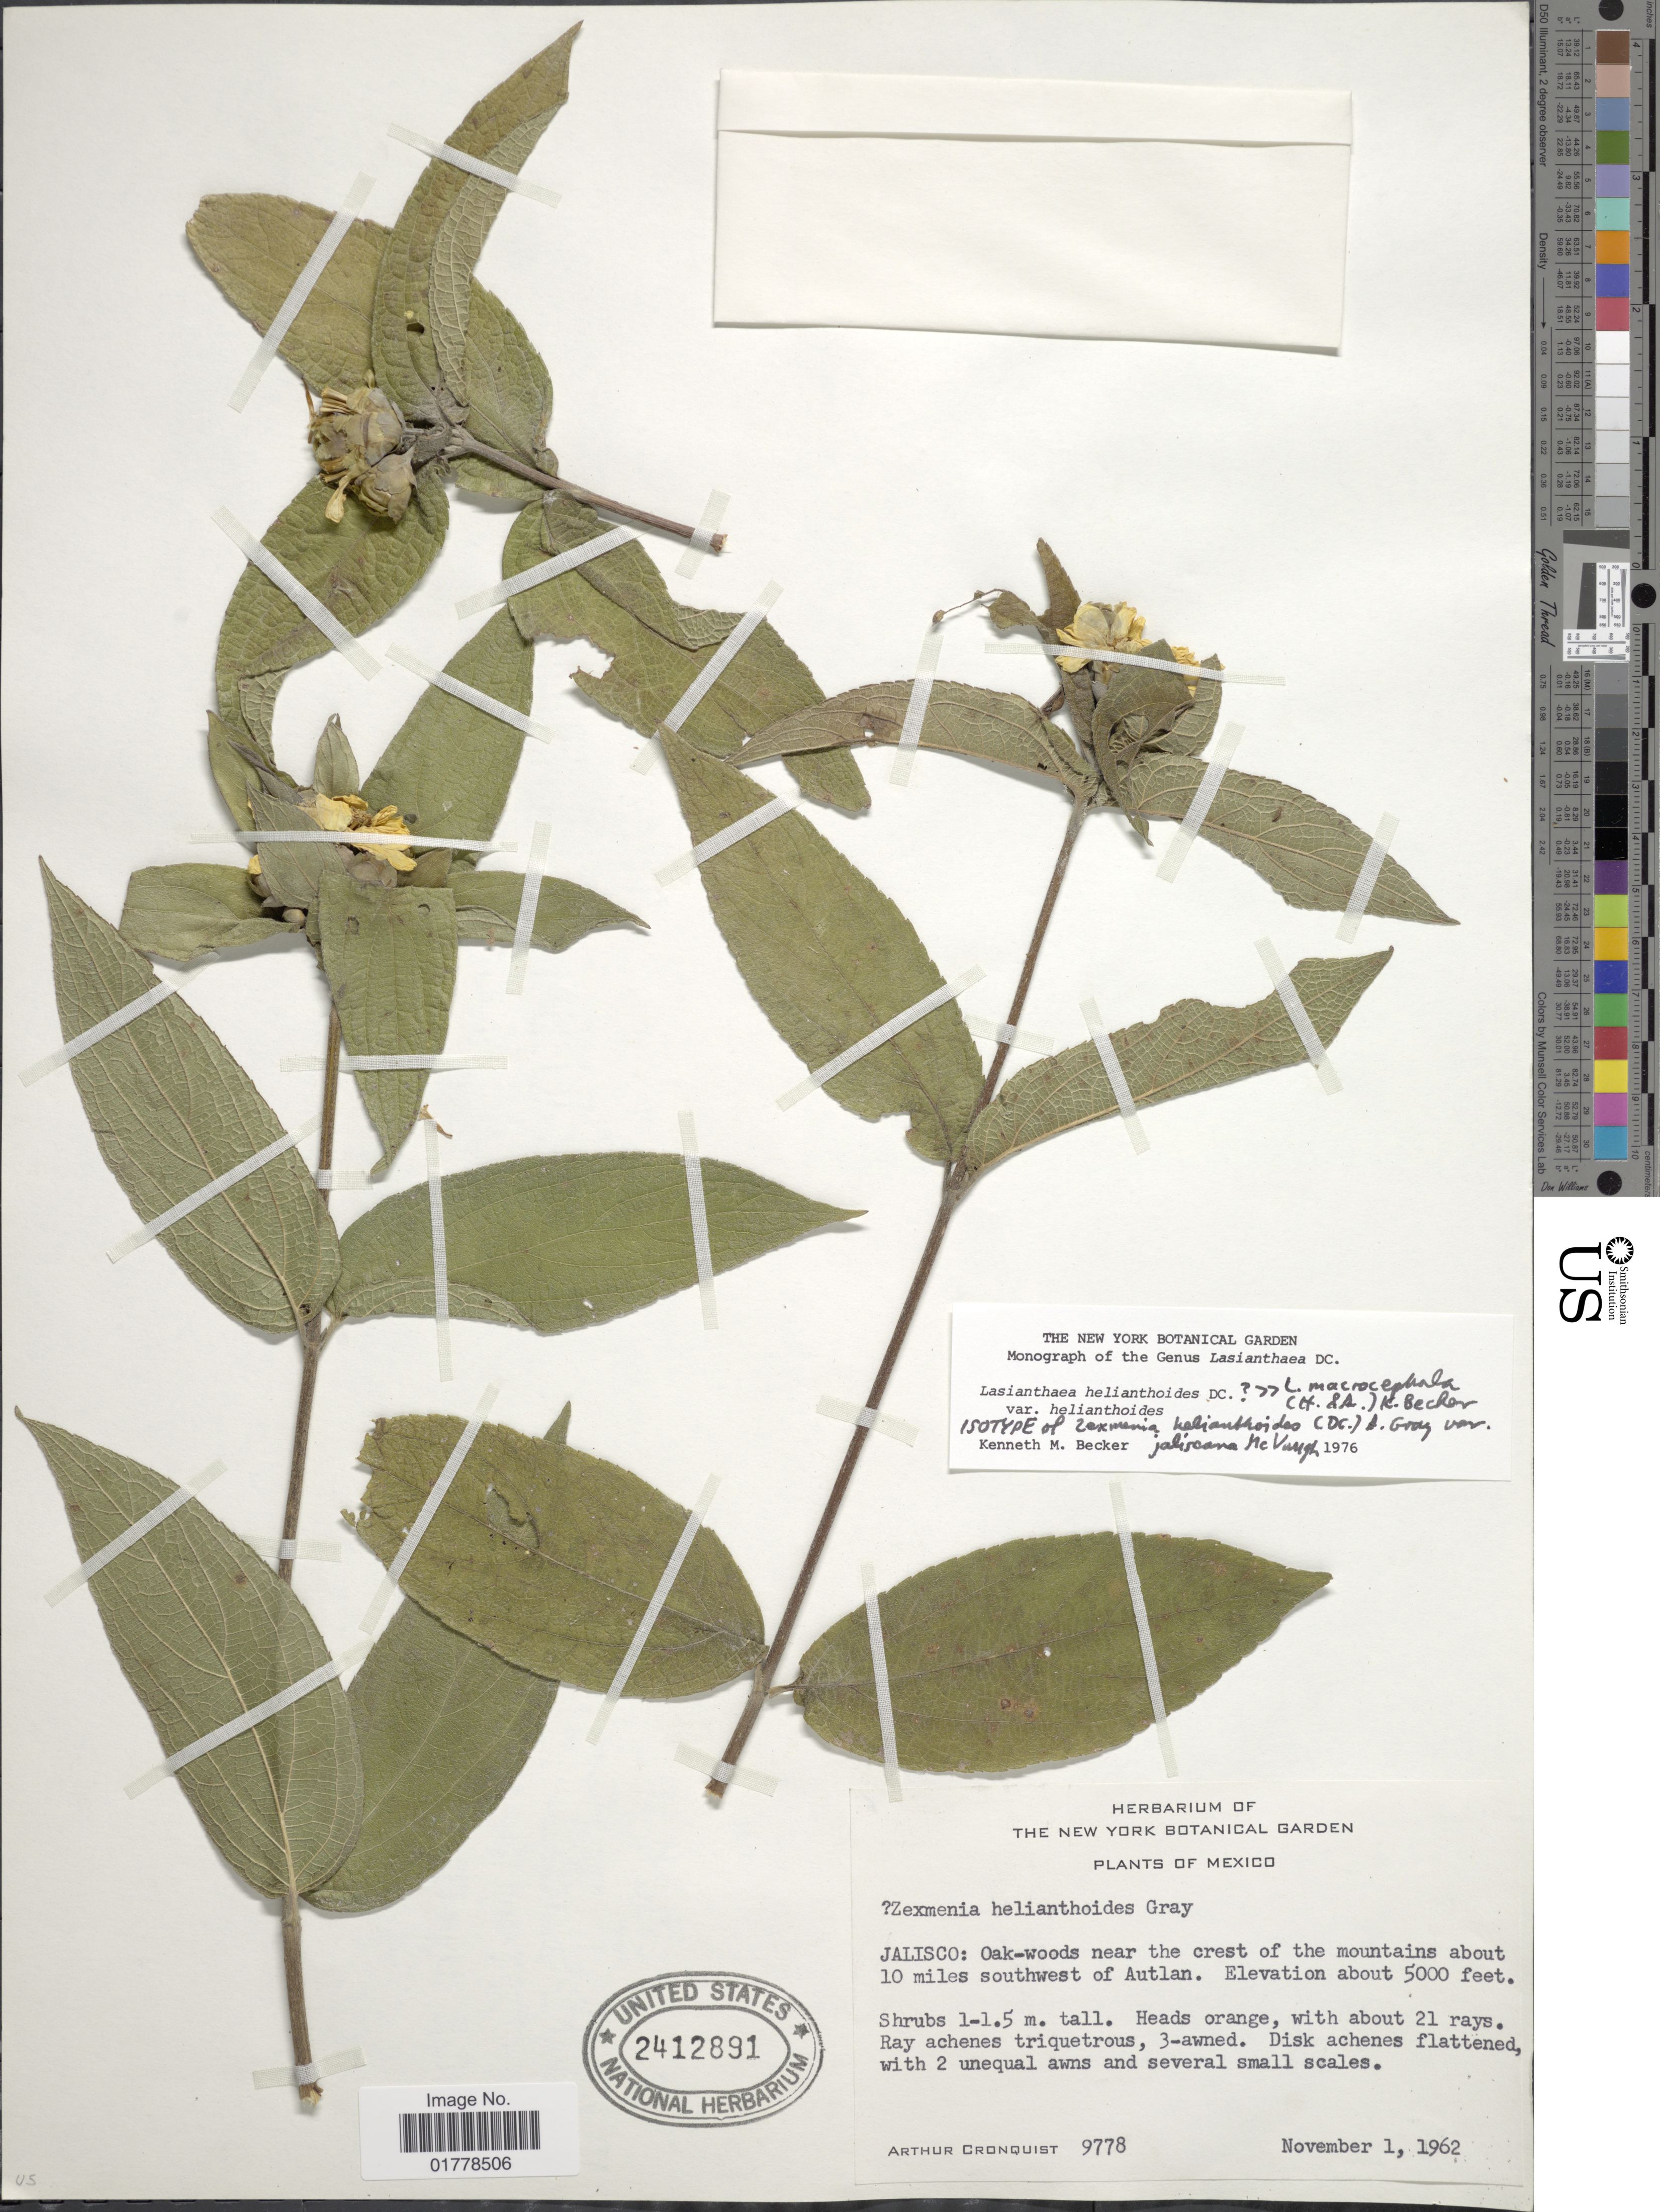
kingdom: Plantae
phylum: Tracheophyta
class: Magnoliopsida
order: Asterales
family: Asteraceae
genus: Lasianthaea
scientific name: Lasianthaea helianthoides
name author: Zucc. & DC.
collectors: A. J. Cronquist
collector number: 9778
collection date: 1962-11-01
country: Mexico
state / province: Jalisco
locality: Jalisco: Oak-woods near the crest of the mountains about 10 miles southwest of Autlan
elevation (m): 1524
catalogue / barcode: US 2412891